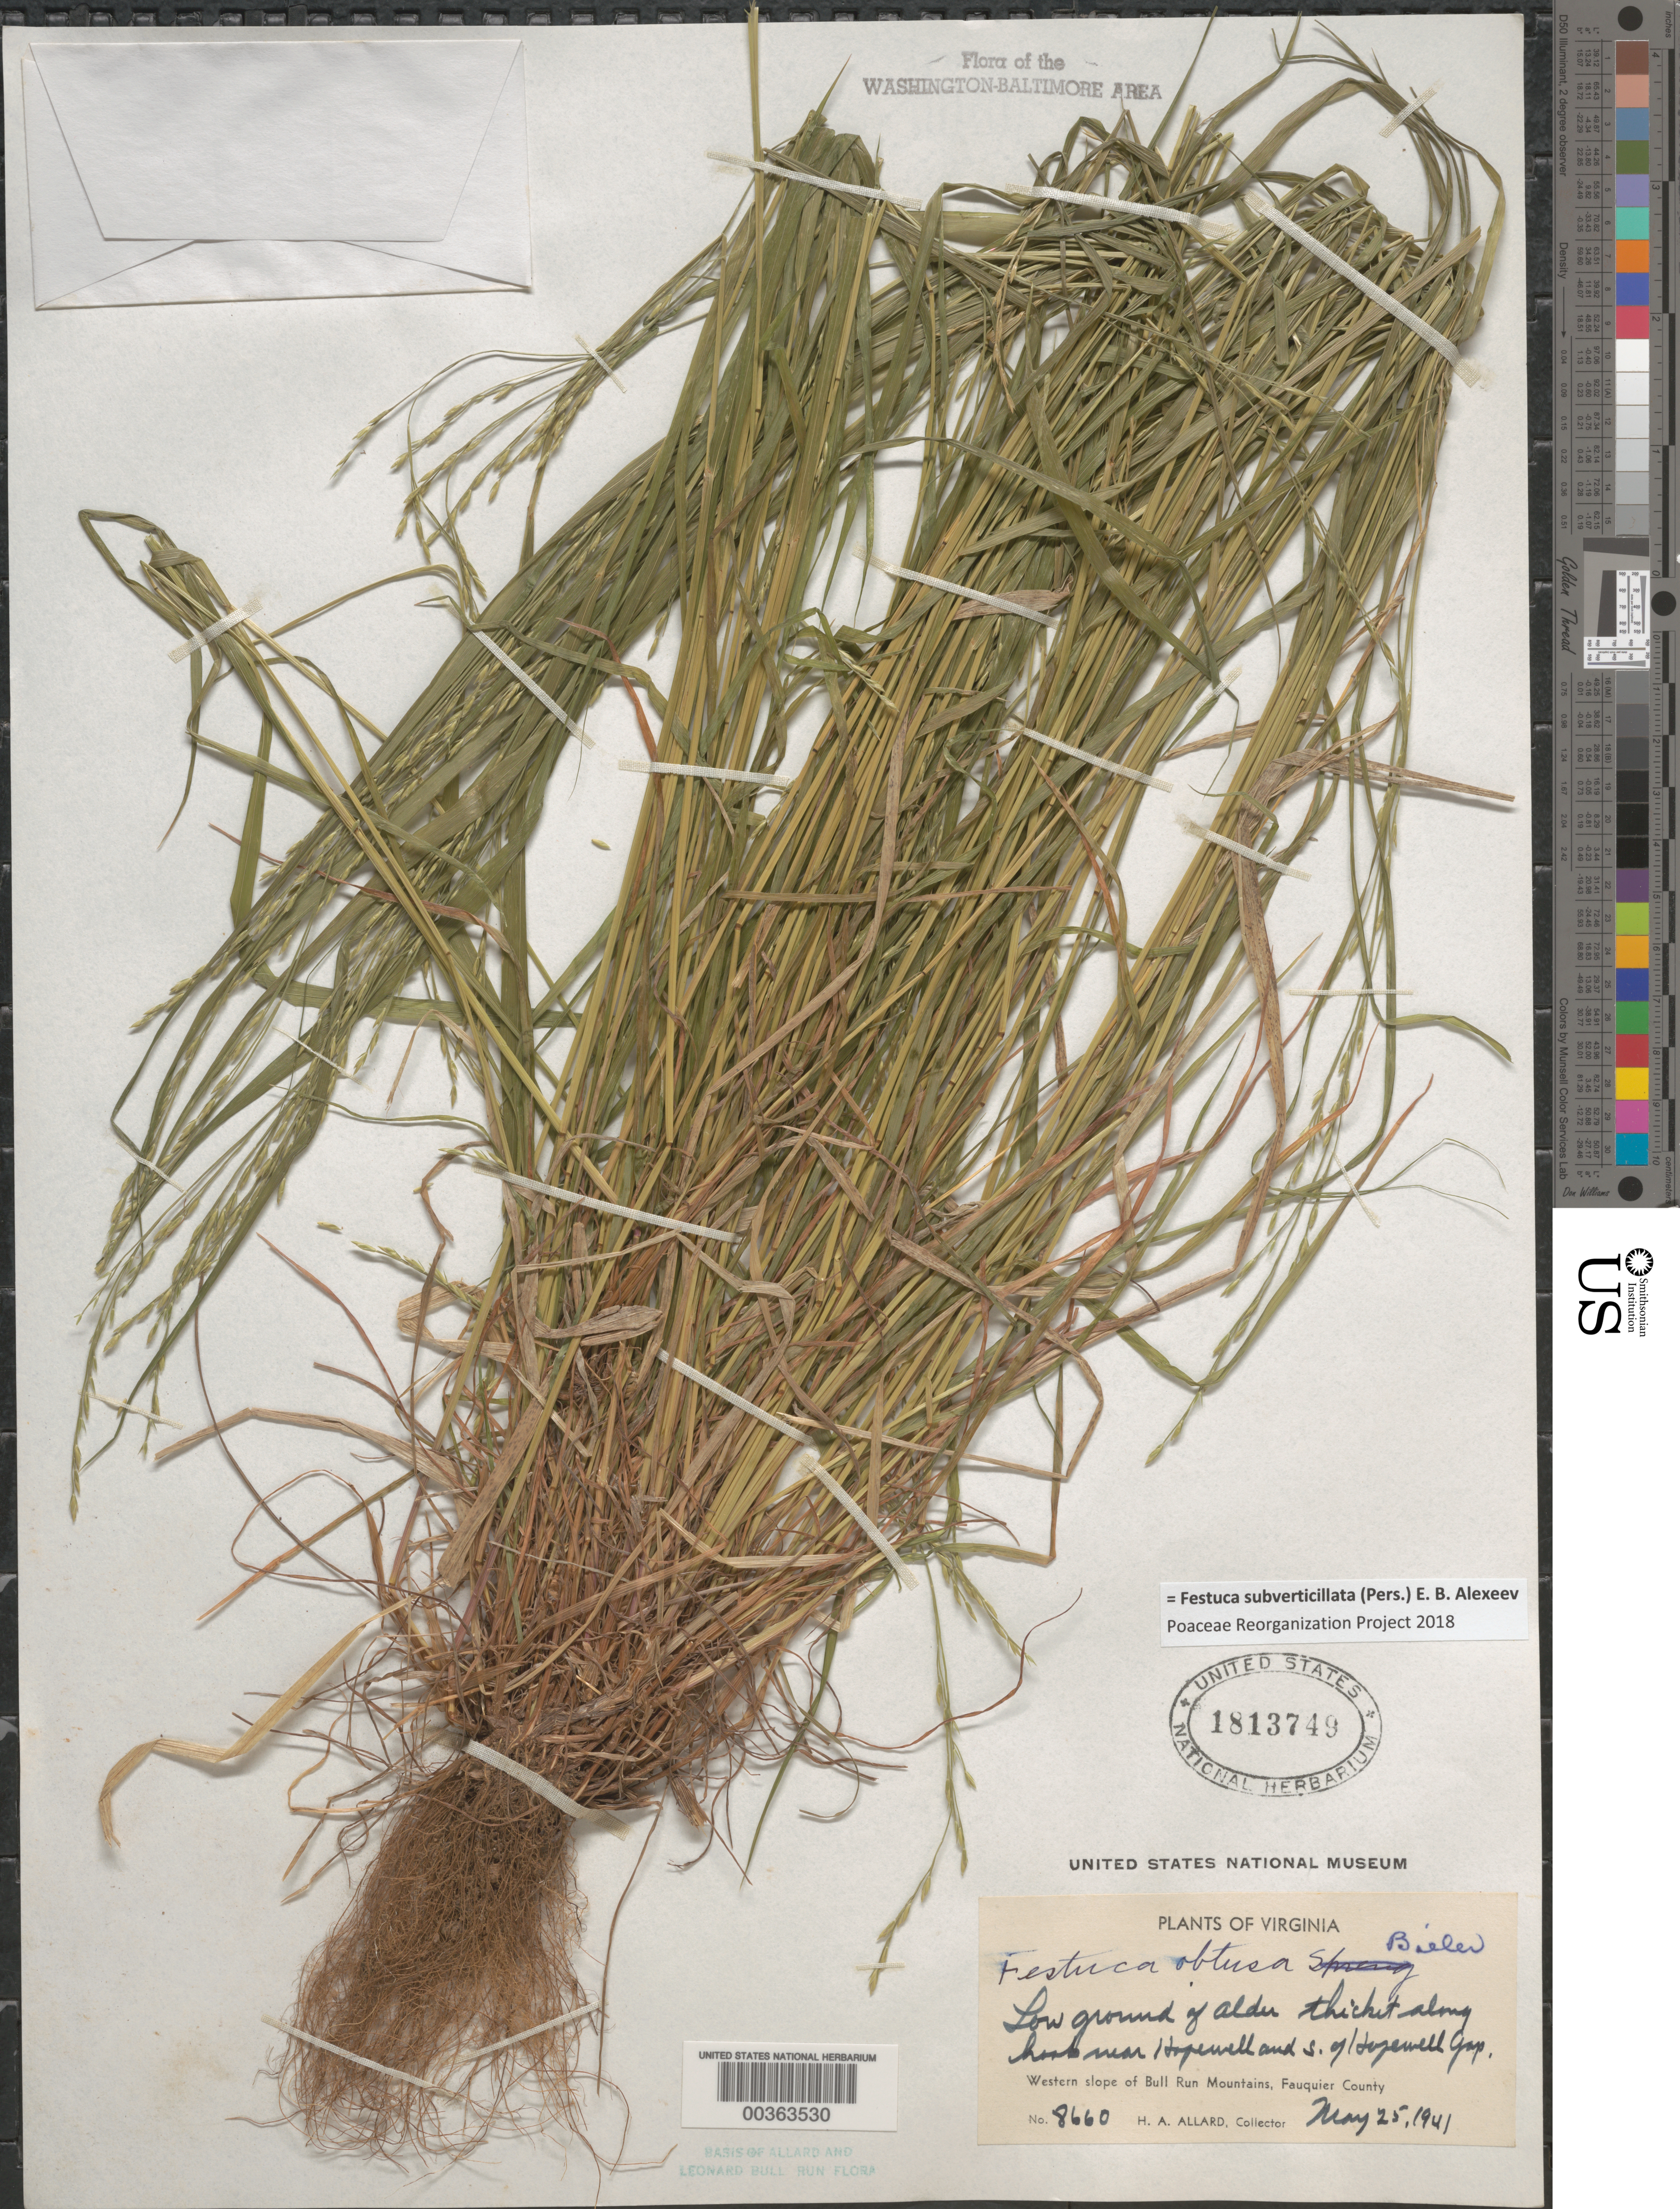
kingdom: Plantae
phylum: Tracheophyta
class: Liliopsida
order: Poales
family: Poaceae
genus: Festuca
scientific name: Festuca subverticillata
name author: (Pers.) E.B. Alexeev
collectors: H. A. Allard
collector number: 8660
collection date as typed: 25 May 1941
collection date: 1941-05-25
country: United States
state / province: Virginia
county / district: Fauquier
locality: South of Hopewell Gap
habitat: Low ground of alder thicket along brook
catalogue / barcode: US 1813749